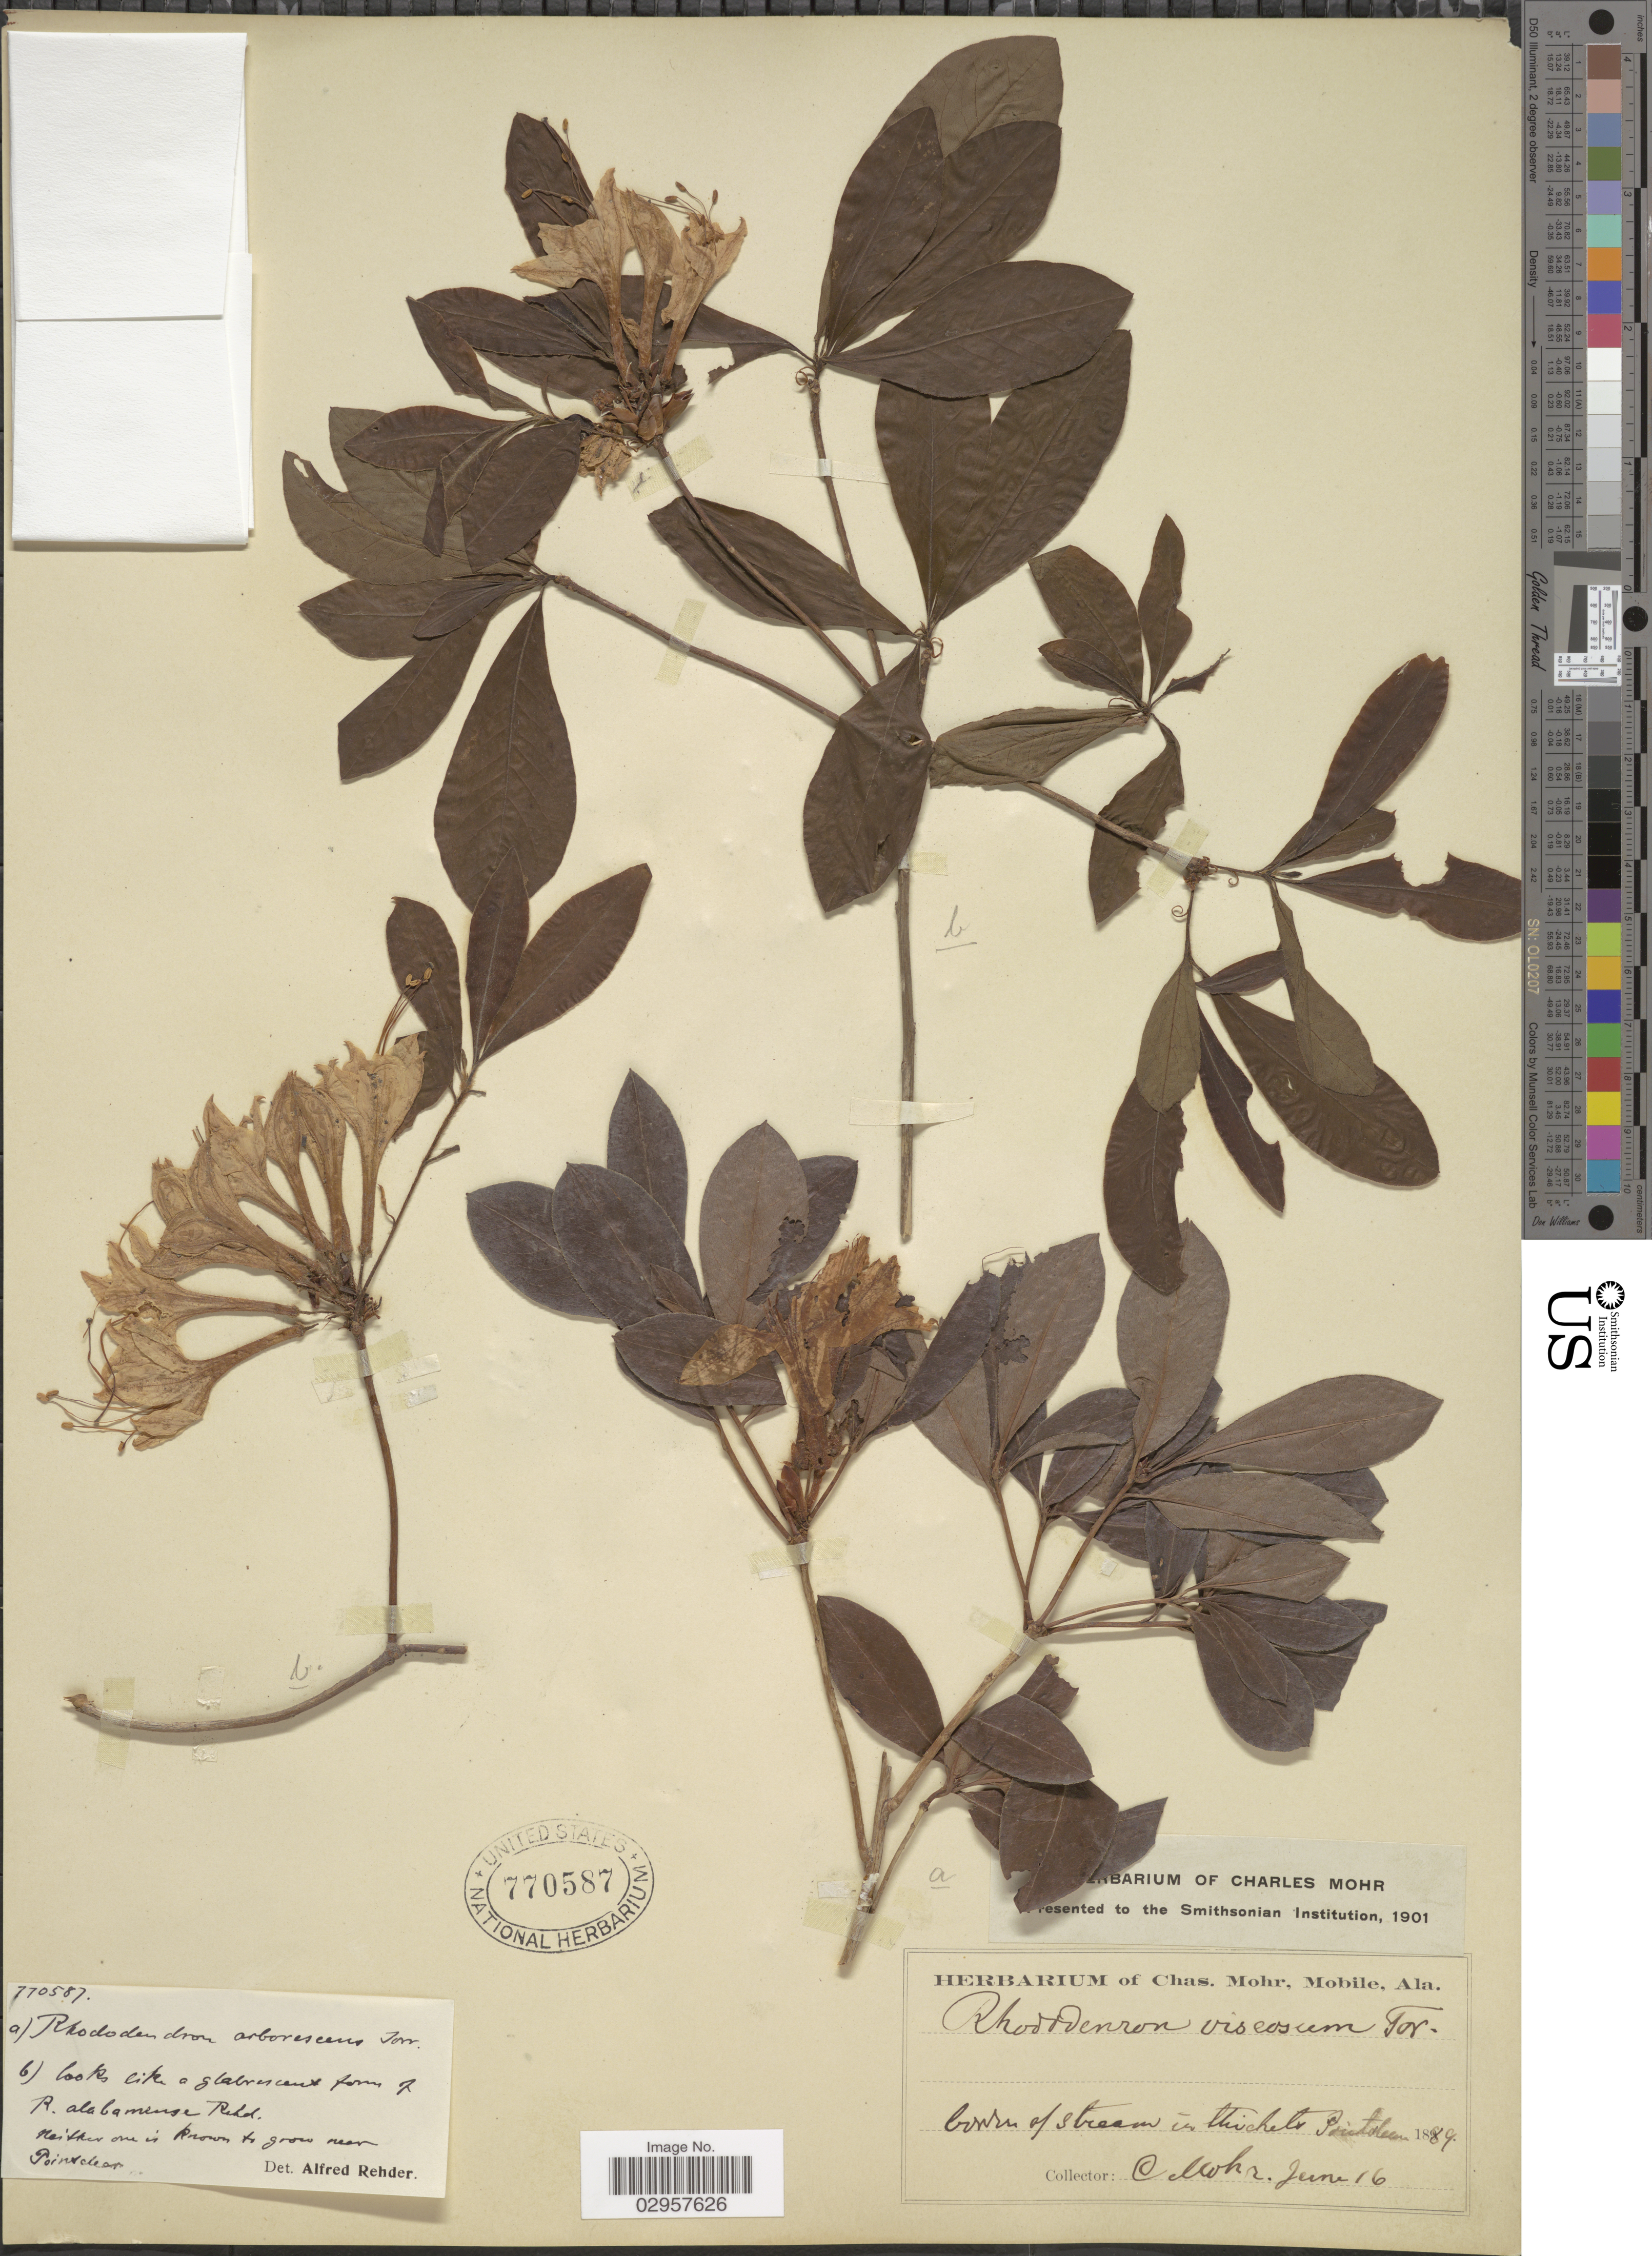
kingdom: Plantae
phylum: Tracheophyta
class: Magnoliopsida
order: Ericales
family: Ericaceae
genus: Rhododendron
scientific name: Rhododendron arborescens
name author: (Pursh) Torr.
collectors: Mohr, C. T. (herbarium)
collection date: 1889-06-16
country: United States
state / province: Alabama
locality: Border of stream in thickets Point Clear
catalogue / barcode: US 770587